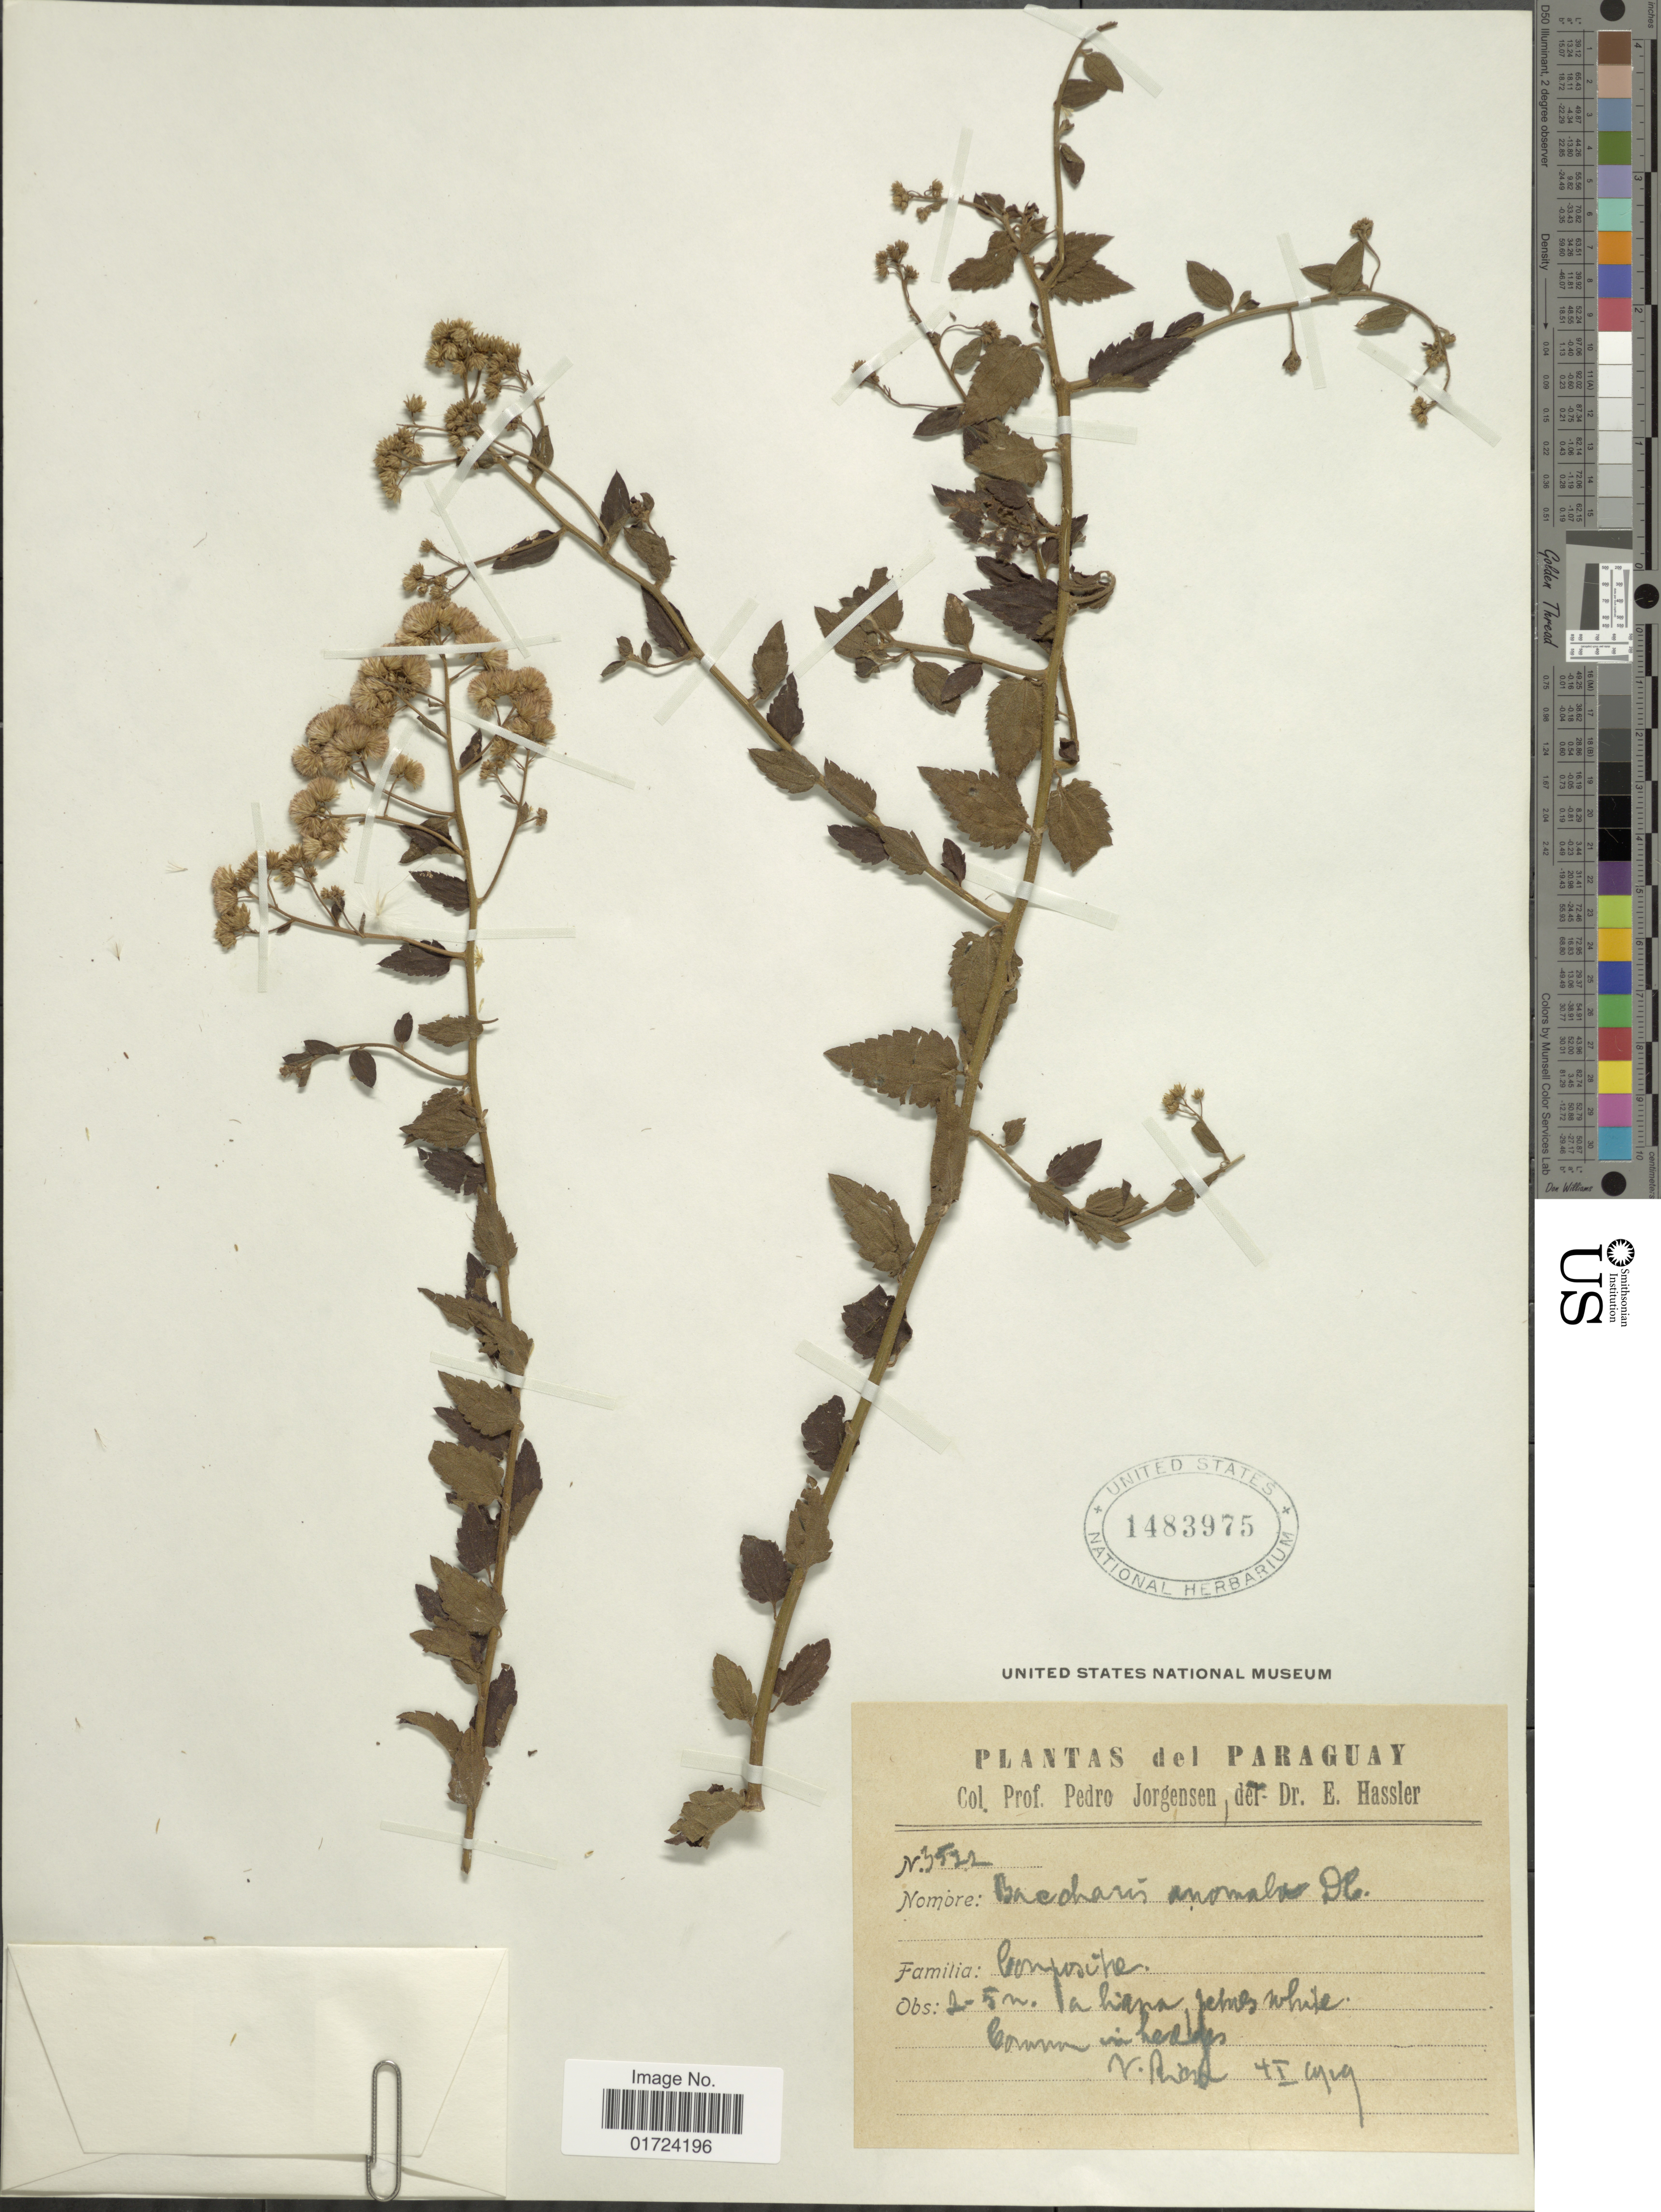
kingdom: Plantae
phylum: Tracheophyta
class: Magnoliopsida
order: Asterales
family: Asteraceae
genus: Baccharis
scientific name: Baccharis anomala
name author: DC.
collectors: P. Jorgensen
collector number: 3522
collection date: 1929-02-04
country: Paraguay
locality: V. Rica.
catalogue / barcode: US 1483975